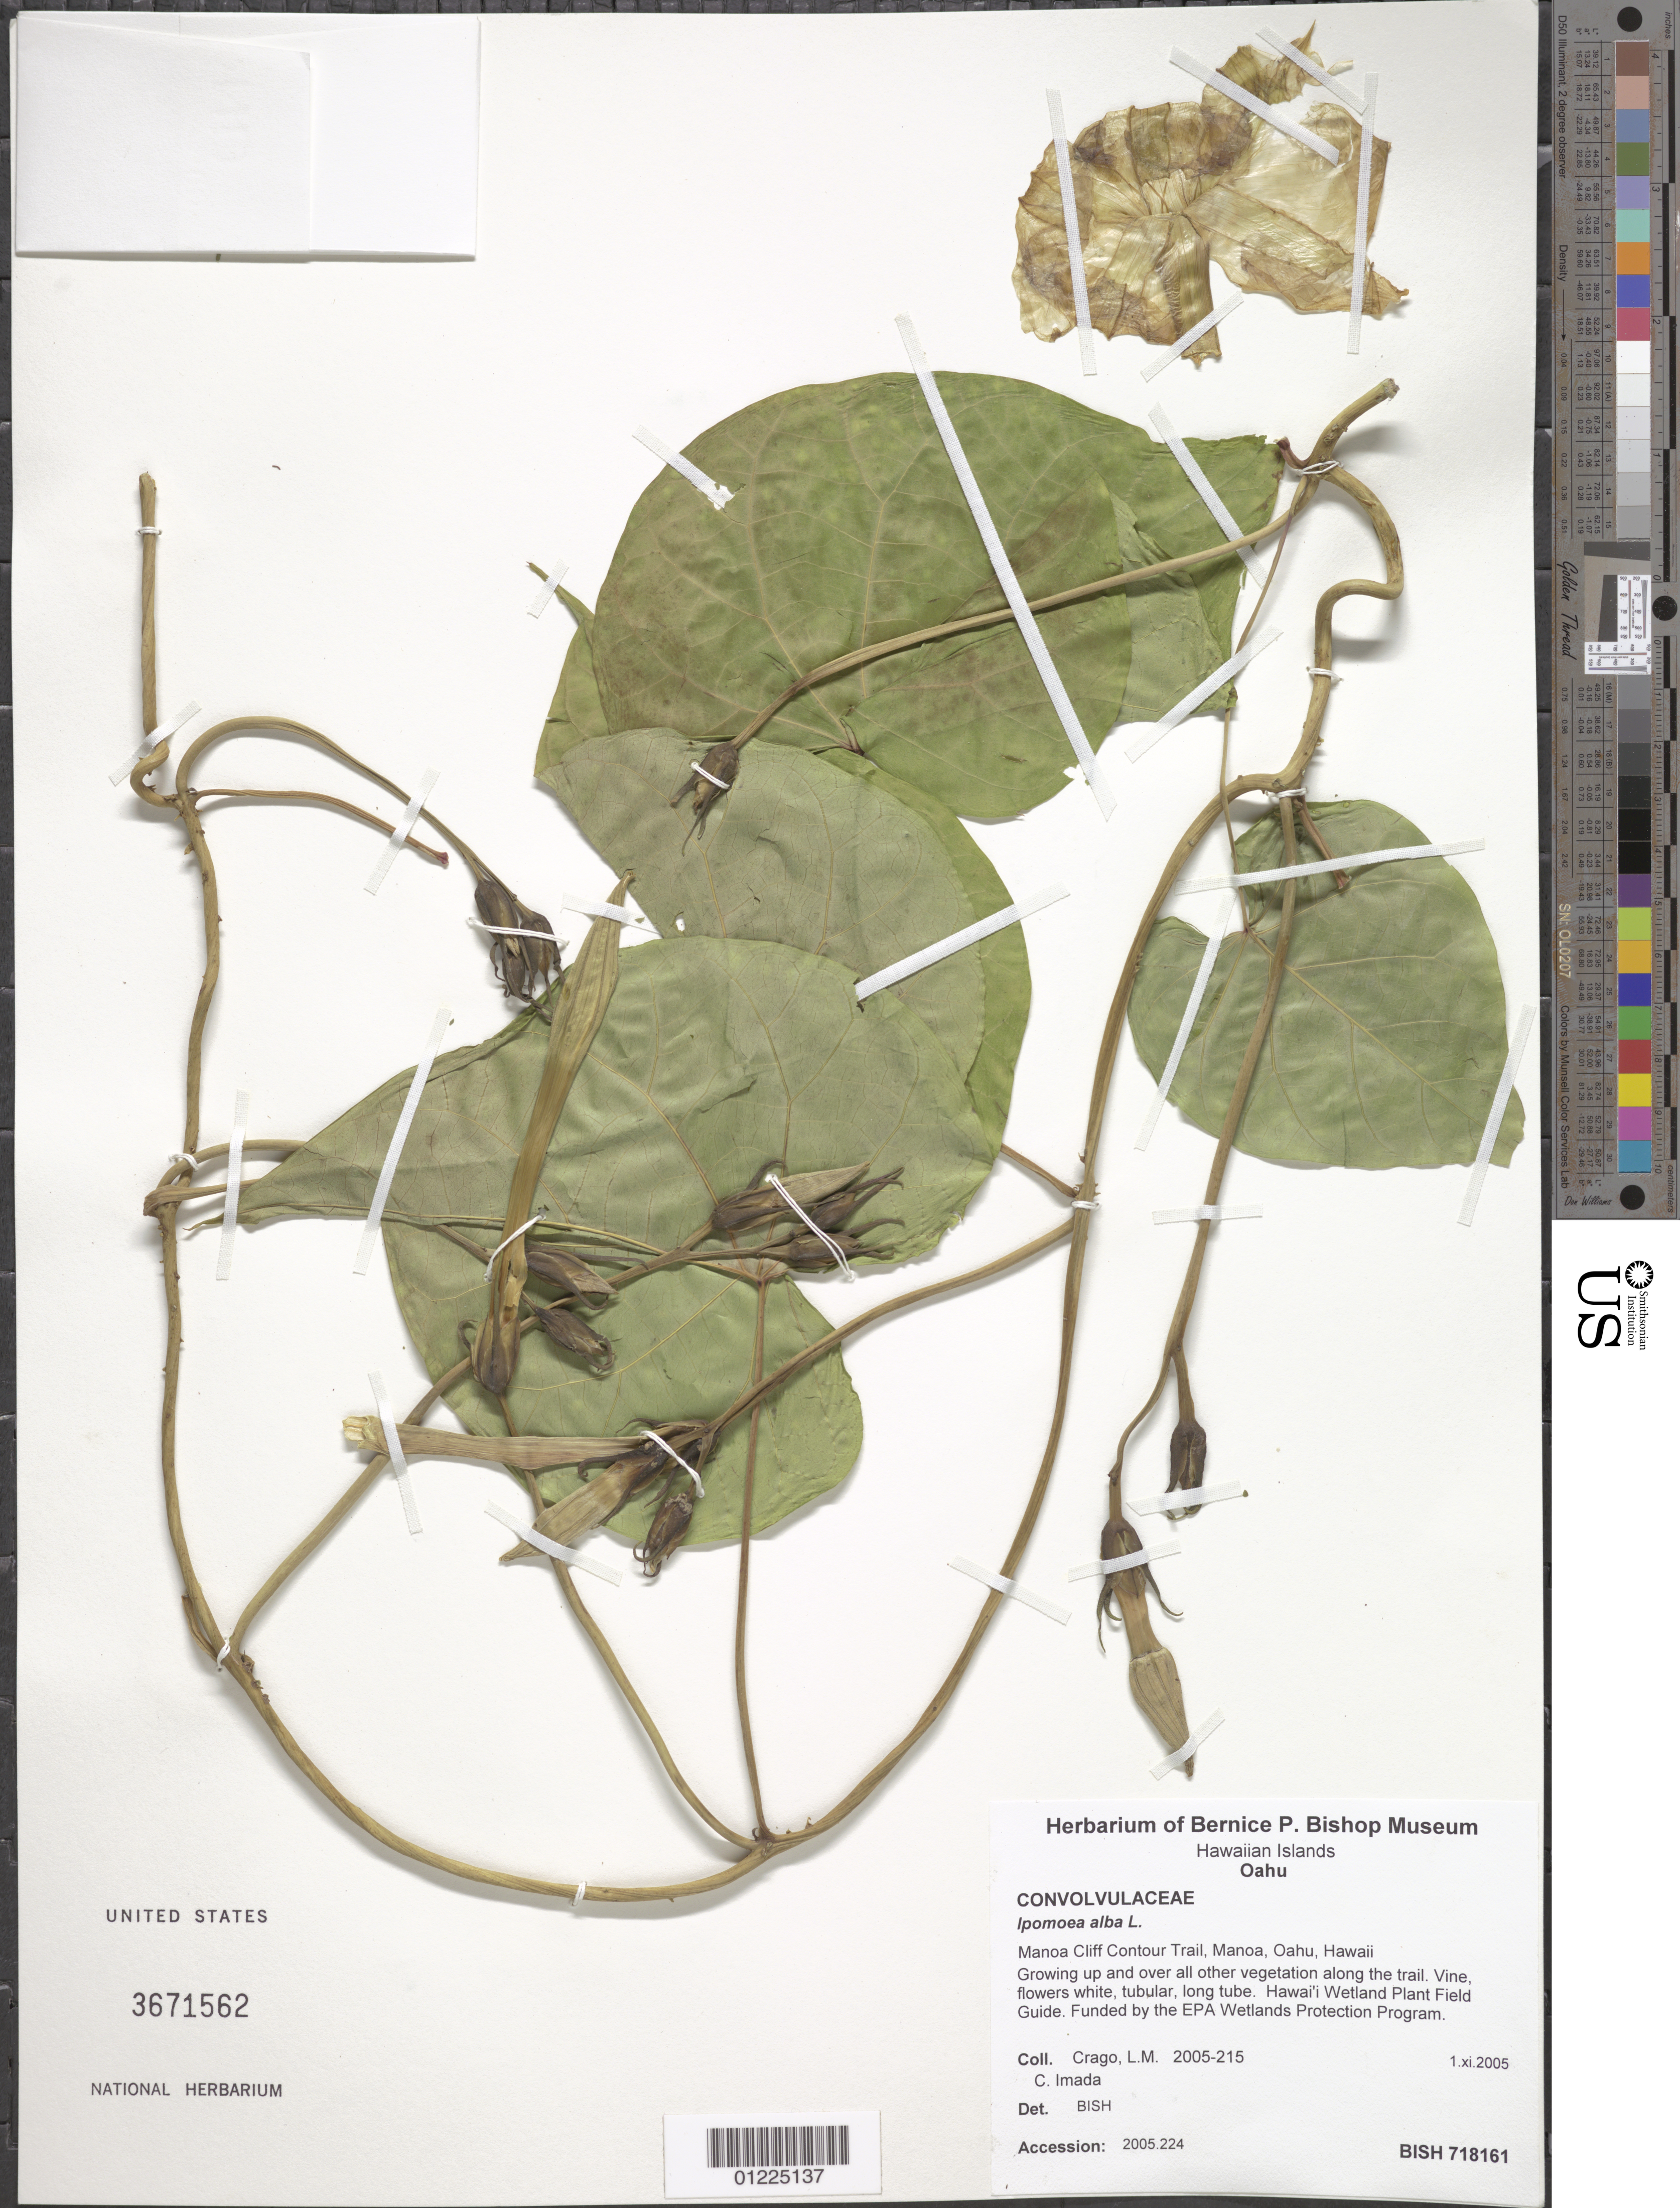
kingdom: Plantae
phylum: Tracheophyta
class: Magnoliopsida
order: Solanales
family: Convolvulaceae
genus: Ipomoea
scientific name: Ipomoea alba L.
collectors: L. Crago & C. Imada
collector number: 2005-215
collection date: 2005-11-01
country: United States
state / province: Hawaii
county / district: Honolulu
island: Oahu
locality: Manoa Cliff Contour Trail, Manoa.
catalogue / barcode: US 3671562